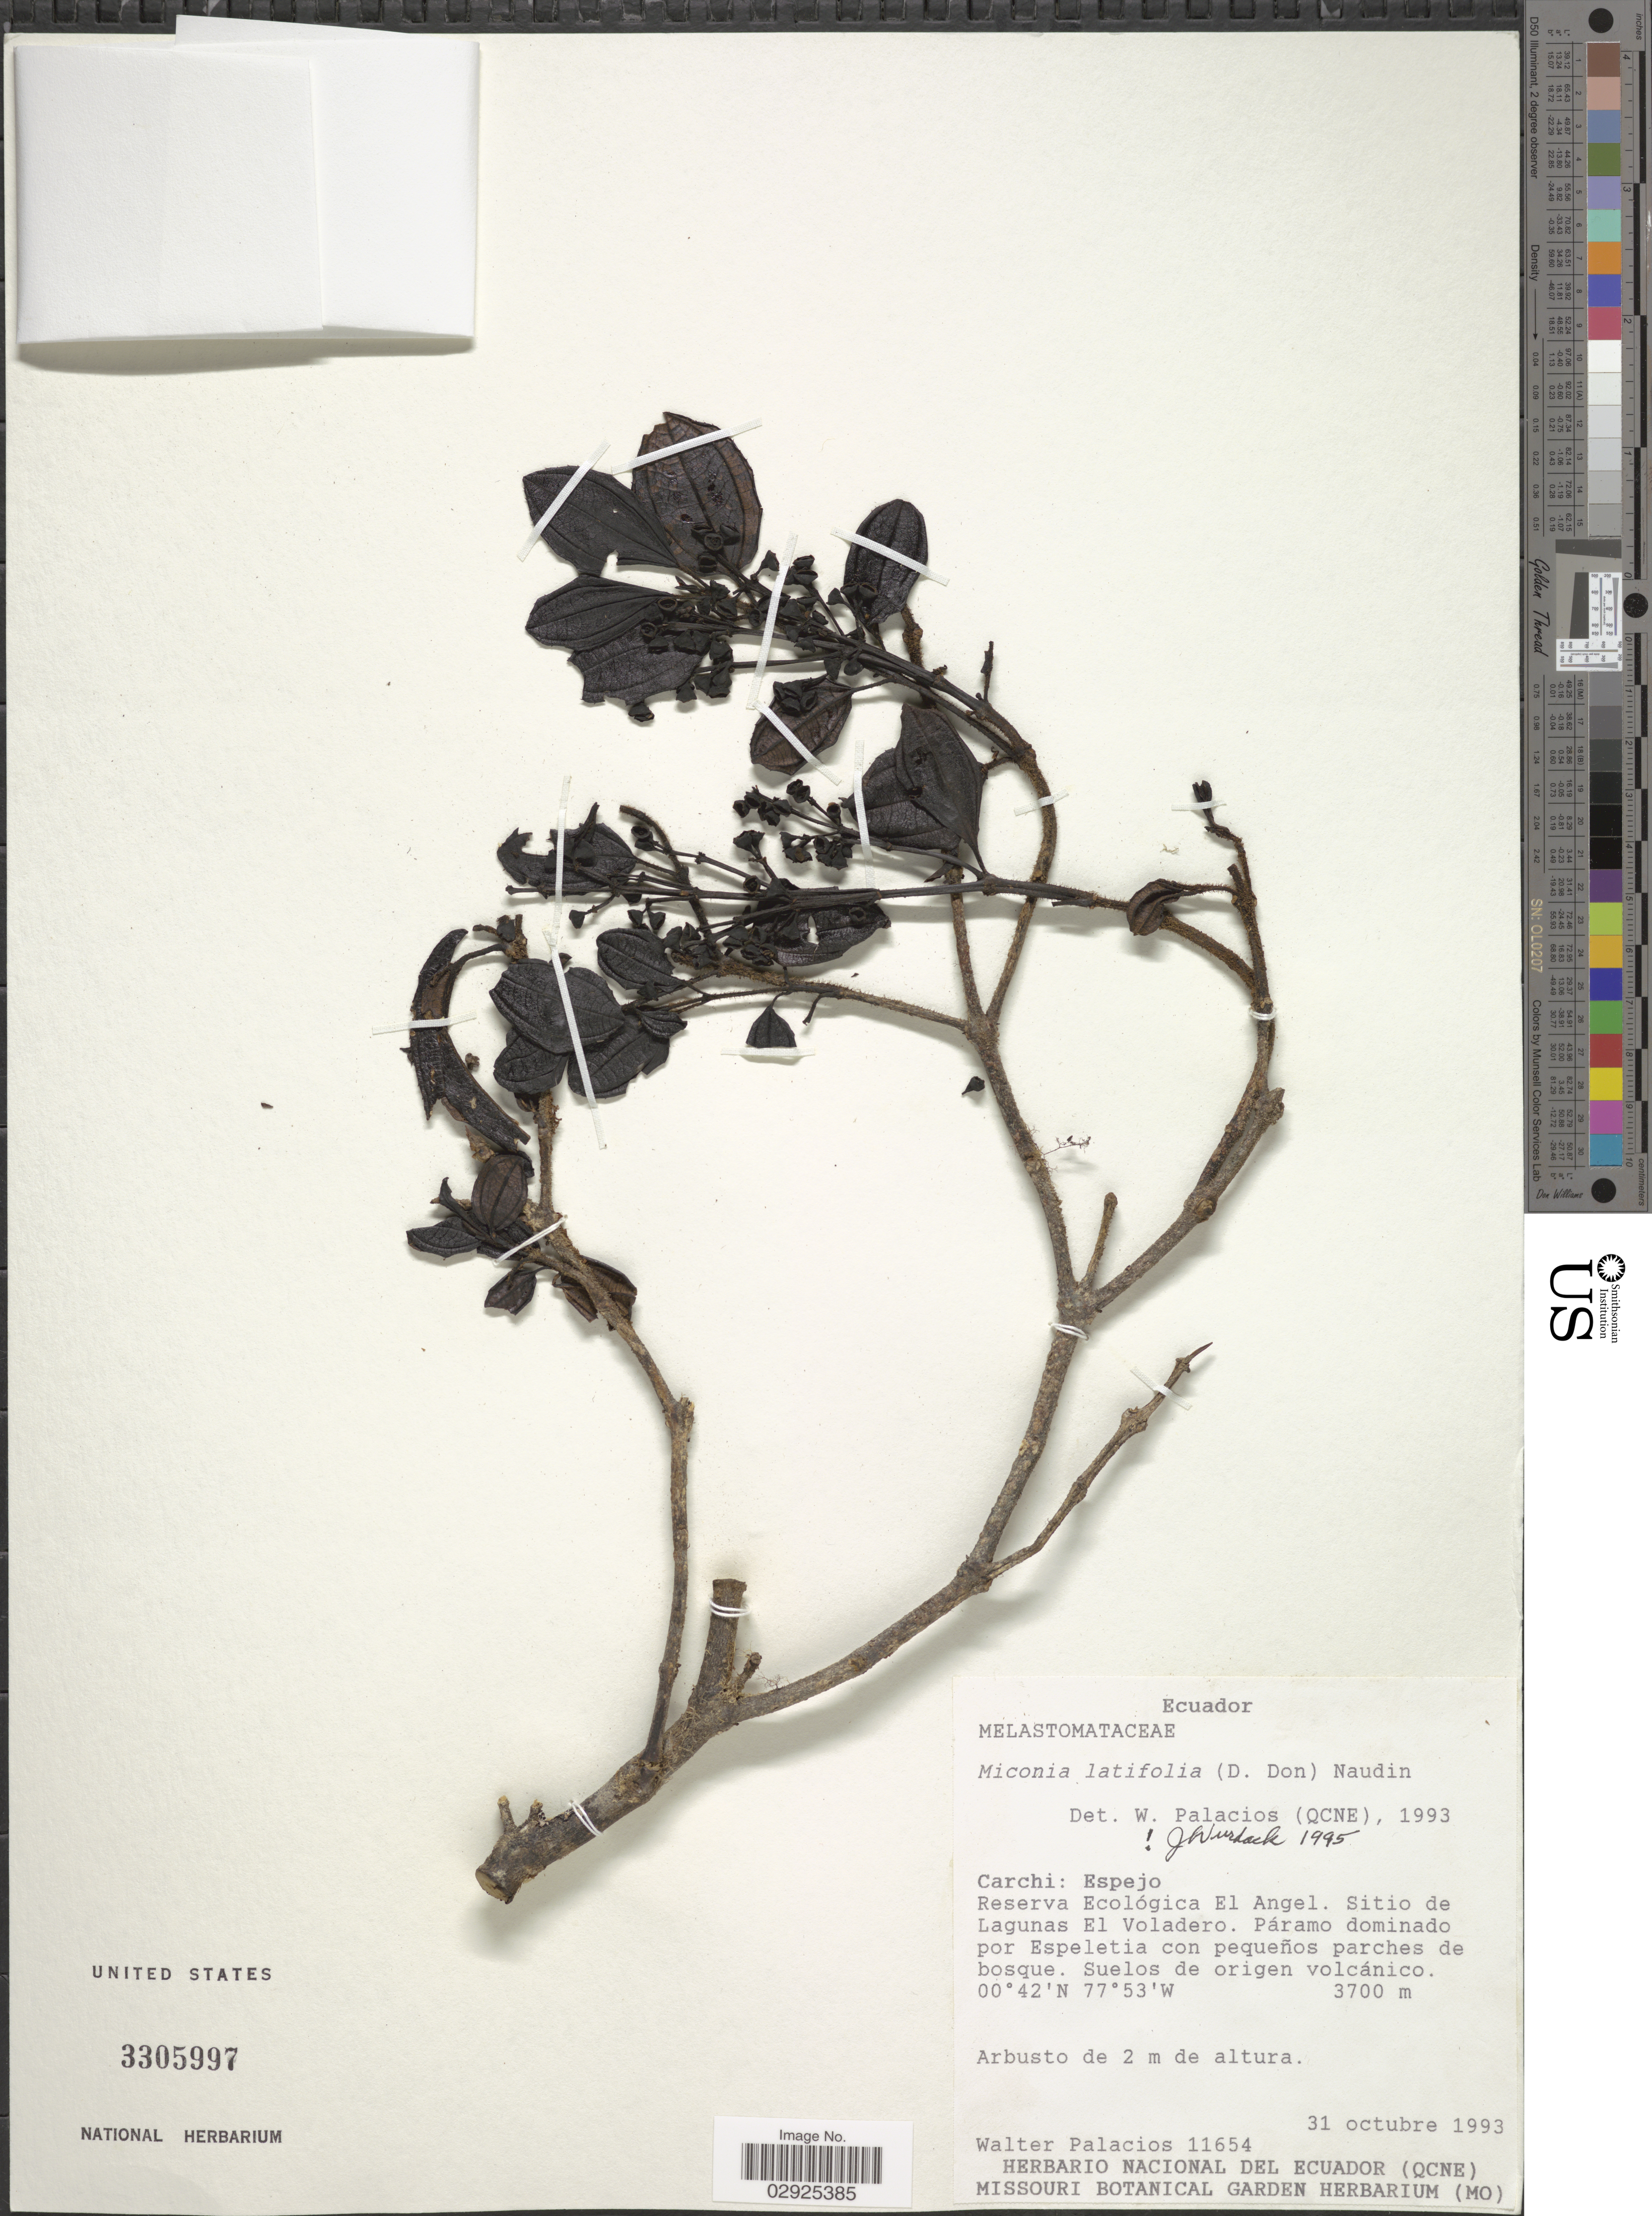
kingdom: Plantae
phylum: Tracheophyta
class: Magnoliopsida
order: Myrtales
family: Melastomataceae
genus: Miconia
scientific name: Miconia latifolia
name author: (D. Don) Naudin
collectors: W. Palacios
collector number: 11654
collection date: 1993-10-31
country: Ecuador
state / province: Carchi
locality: Espejo, Reserva Ecológica El Angel, Sitio de Lagunas El Voladero.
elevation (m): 3700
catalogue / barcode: US 3305997